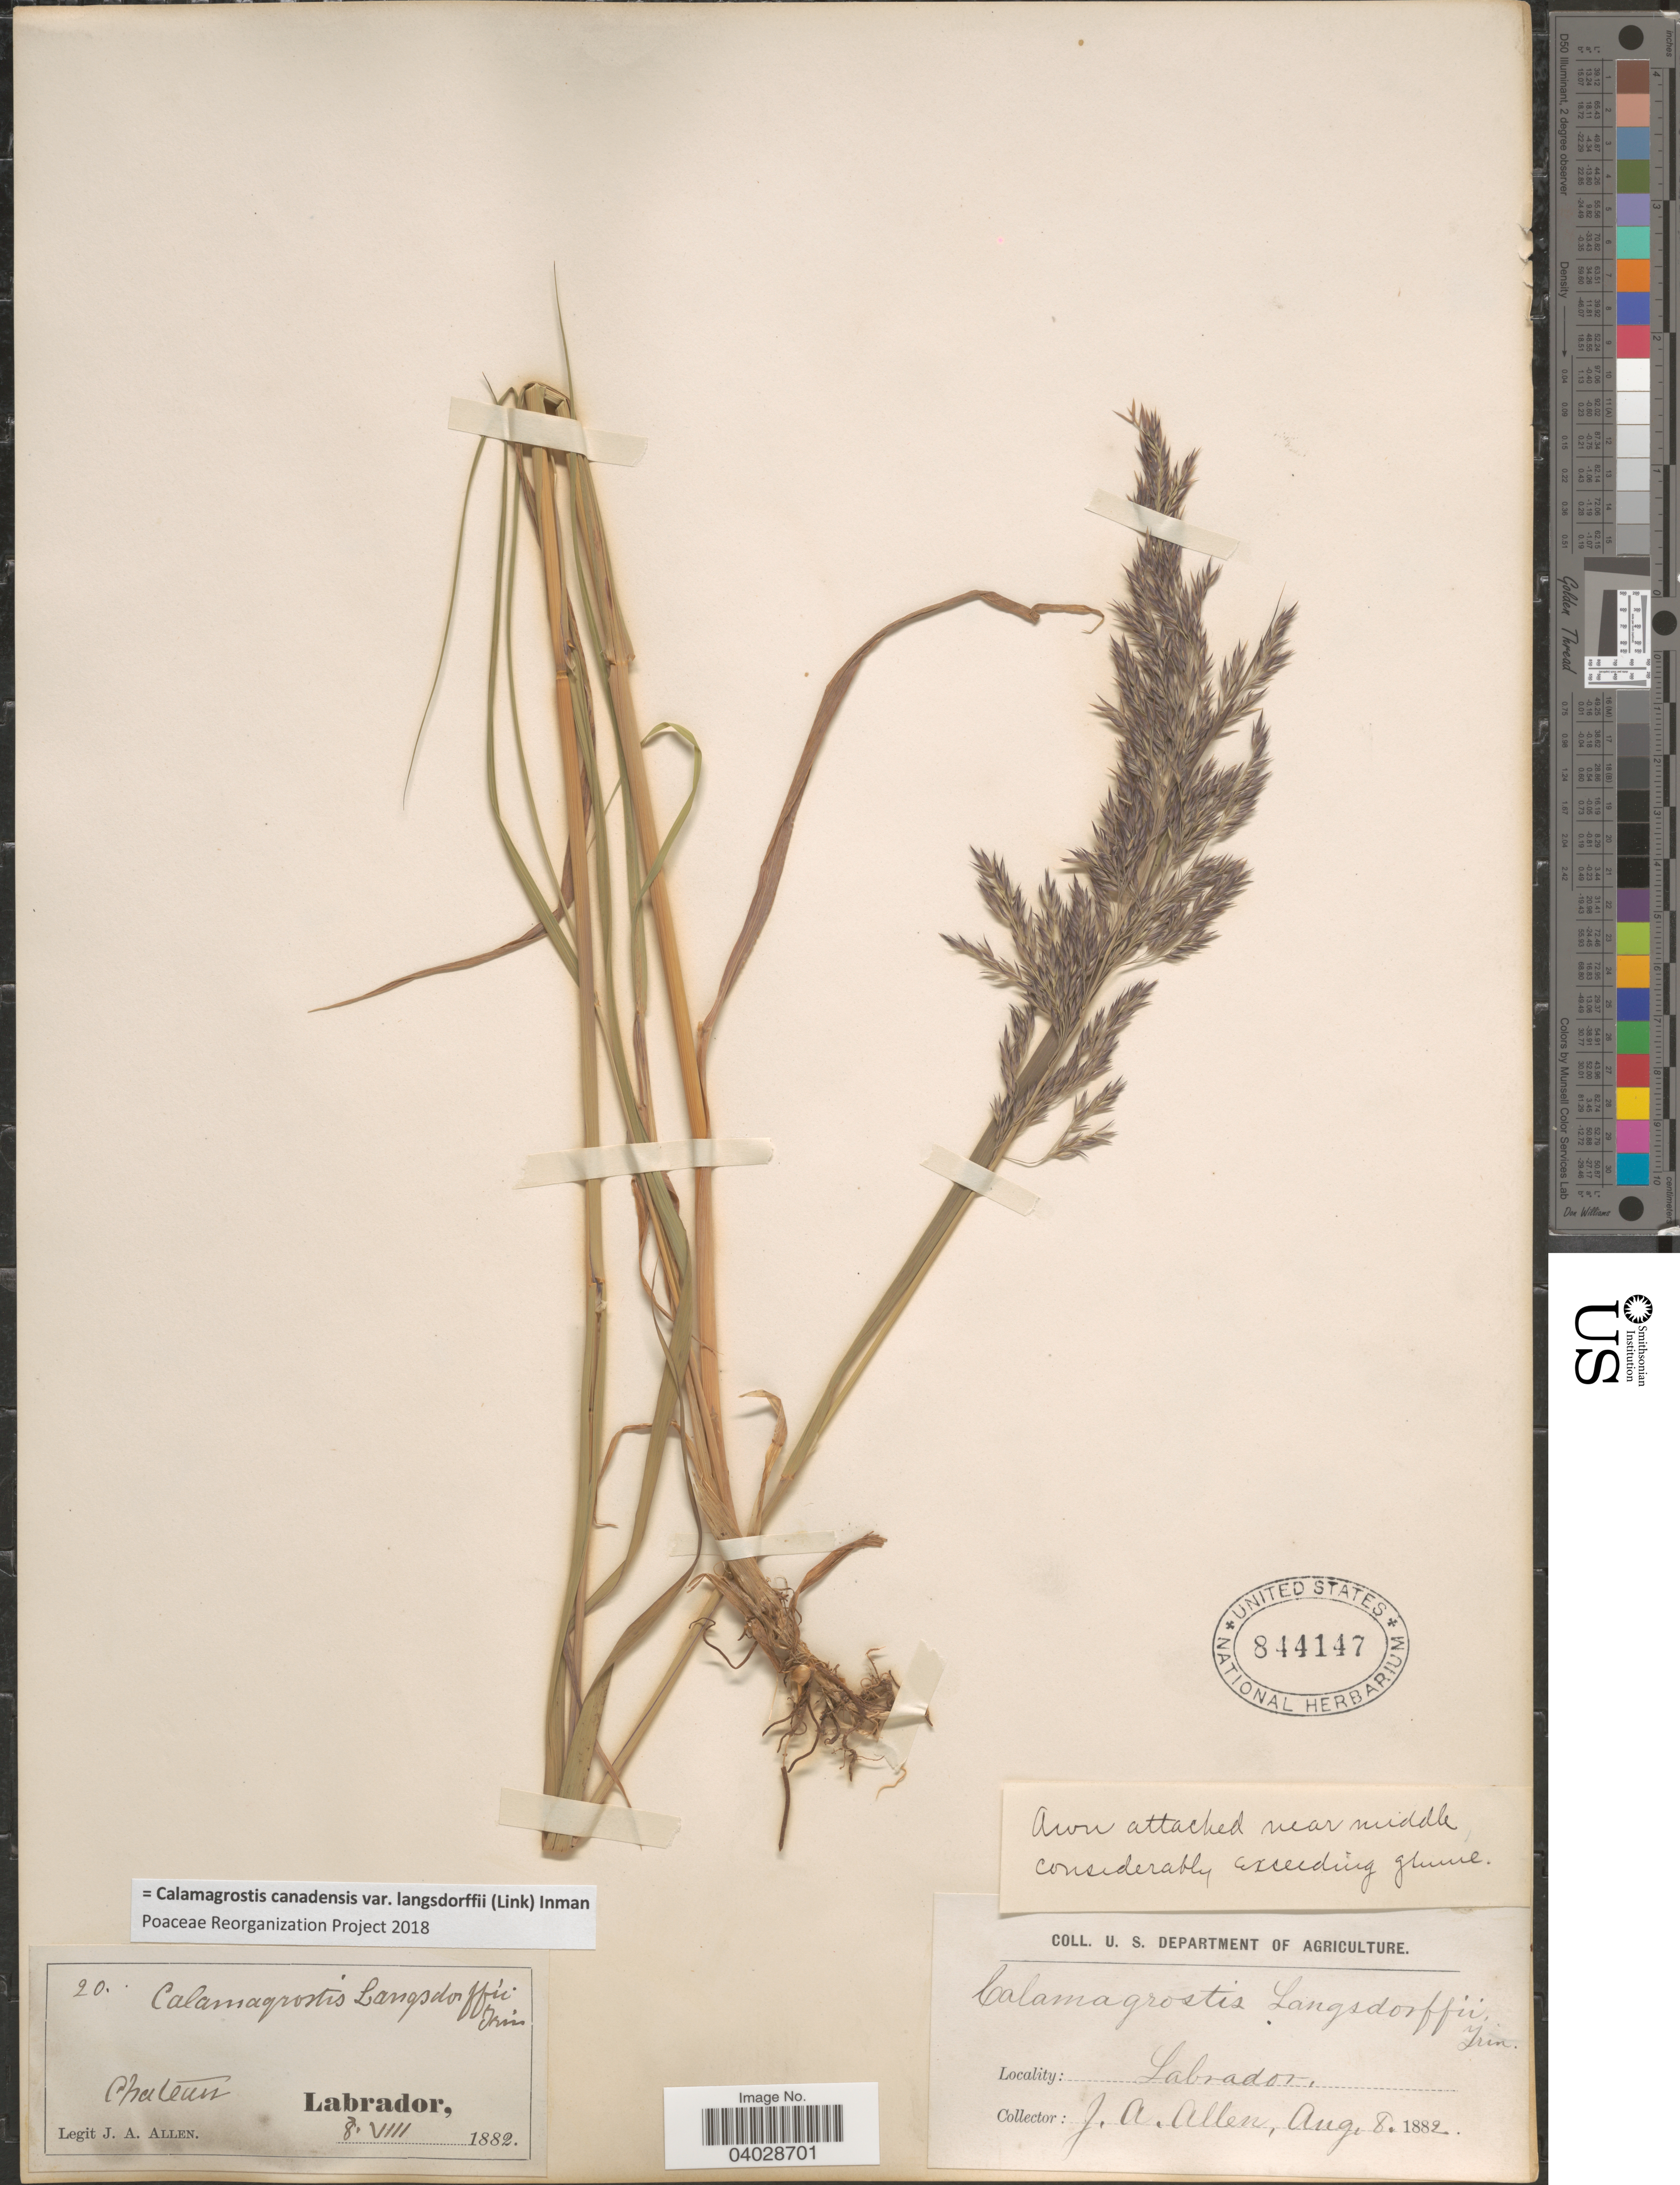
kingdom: Plantae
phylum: Tracheophyta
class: Liliopsida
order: Poales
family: Poaceae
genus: Calamagrostis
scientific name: Calamagrostis canadensis var. langsdorffii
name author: (Link) Inman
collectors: J. Allen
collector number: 20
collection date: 1882-08-08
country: Canada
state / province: Newfoundland and Labrador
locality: Labrador. Chateau.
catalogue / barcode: US 844147